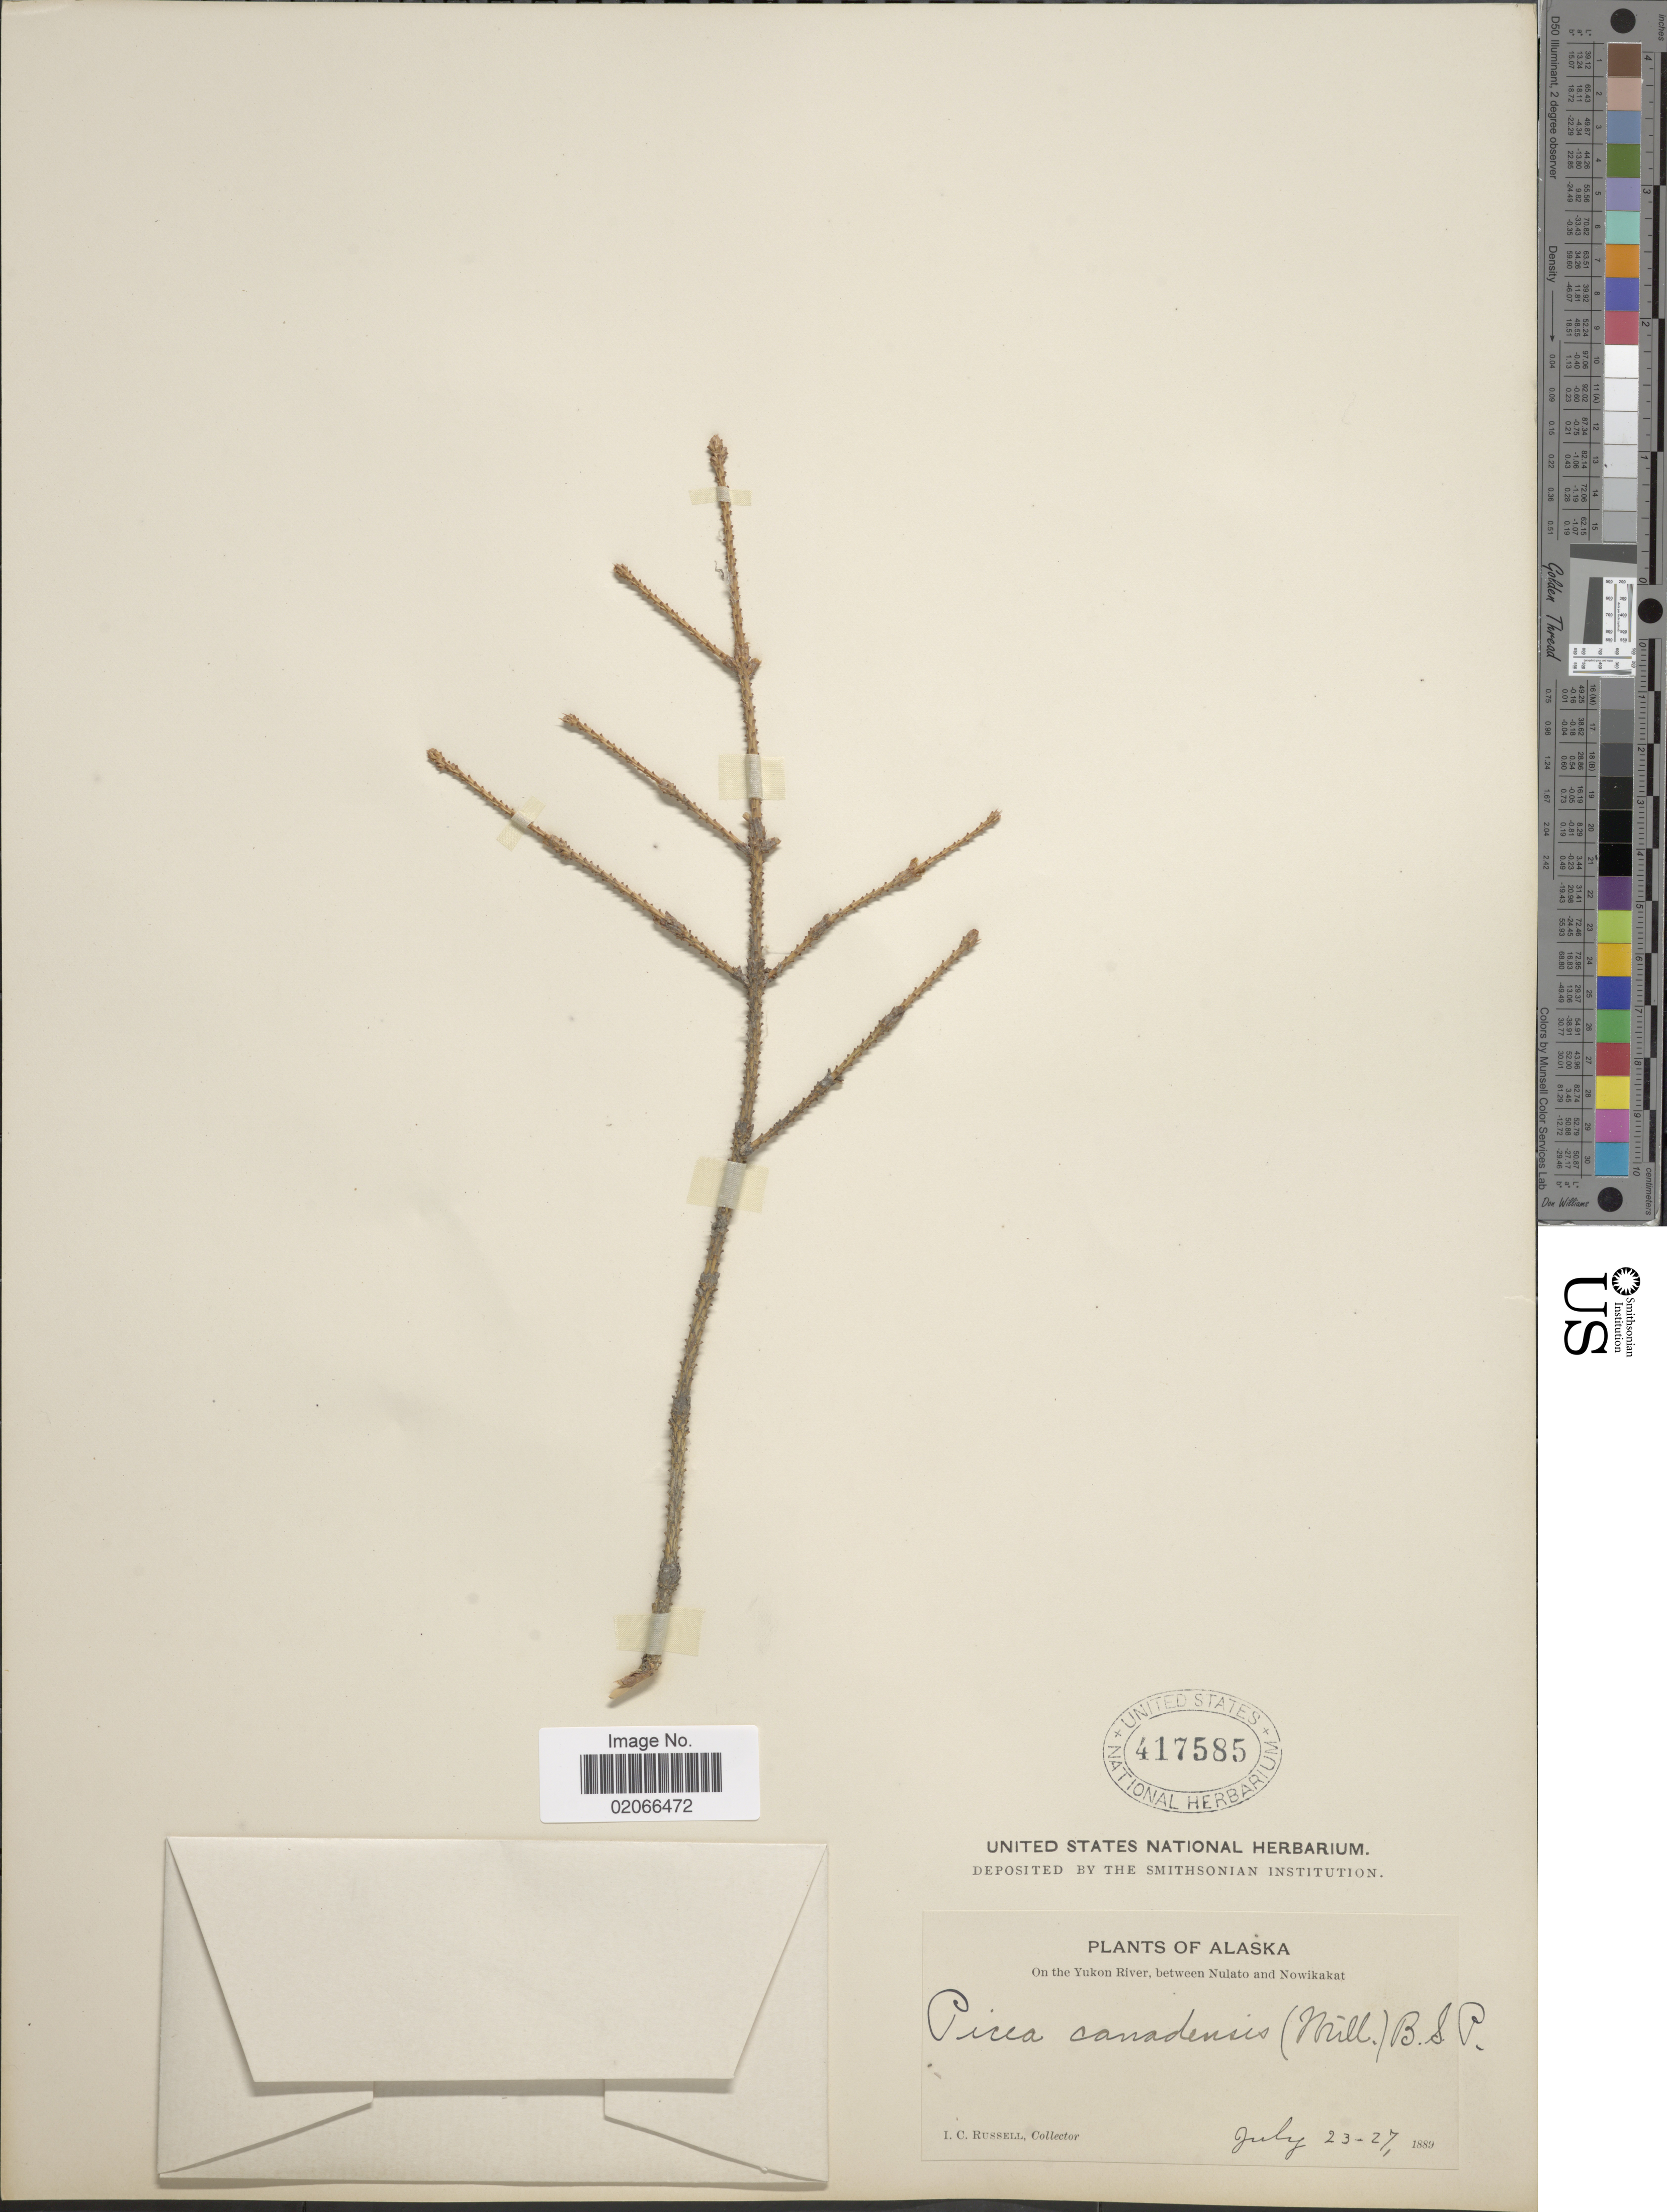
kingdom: Plantae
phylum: Tracheophyta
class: Pinopsida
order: Pinales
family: Pinaceae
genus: Picea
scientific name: Picea glauca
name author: (Moench) Voss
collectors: I. C. Russell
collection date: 1889-07-23/1889-07-27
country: United States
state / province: Alaska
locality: On the Yukon River, between Nulato and Nowikakat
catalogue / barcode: US 417585